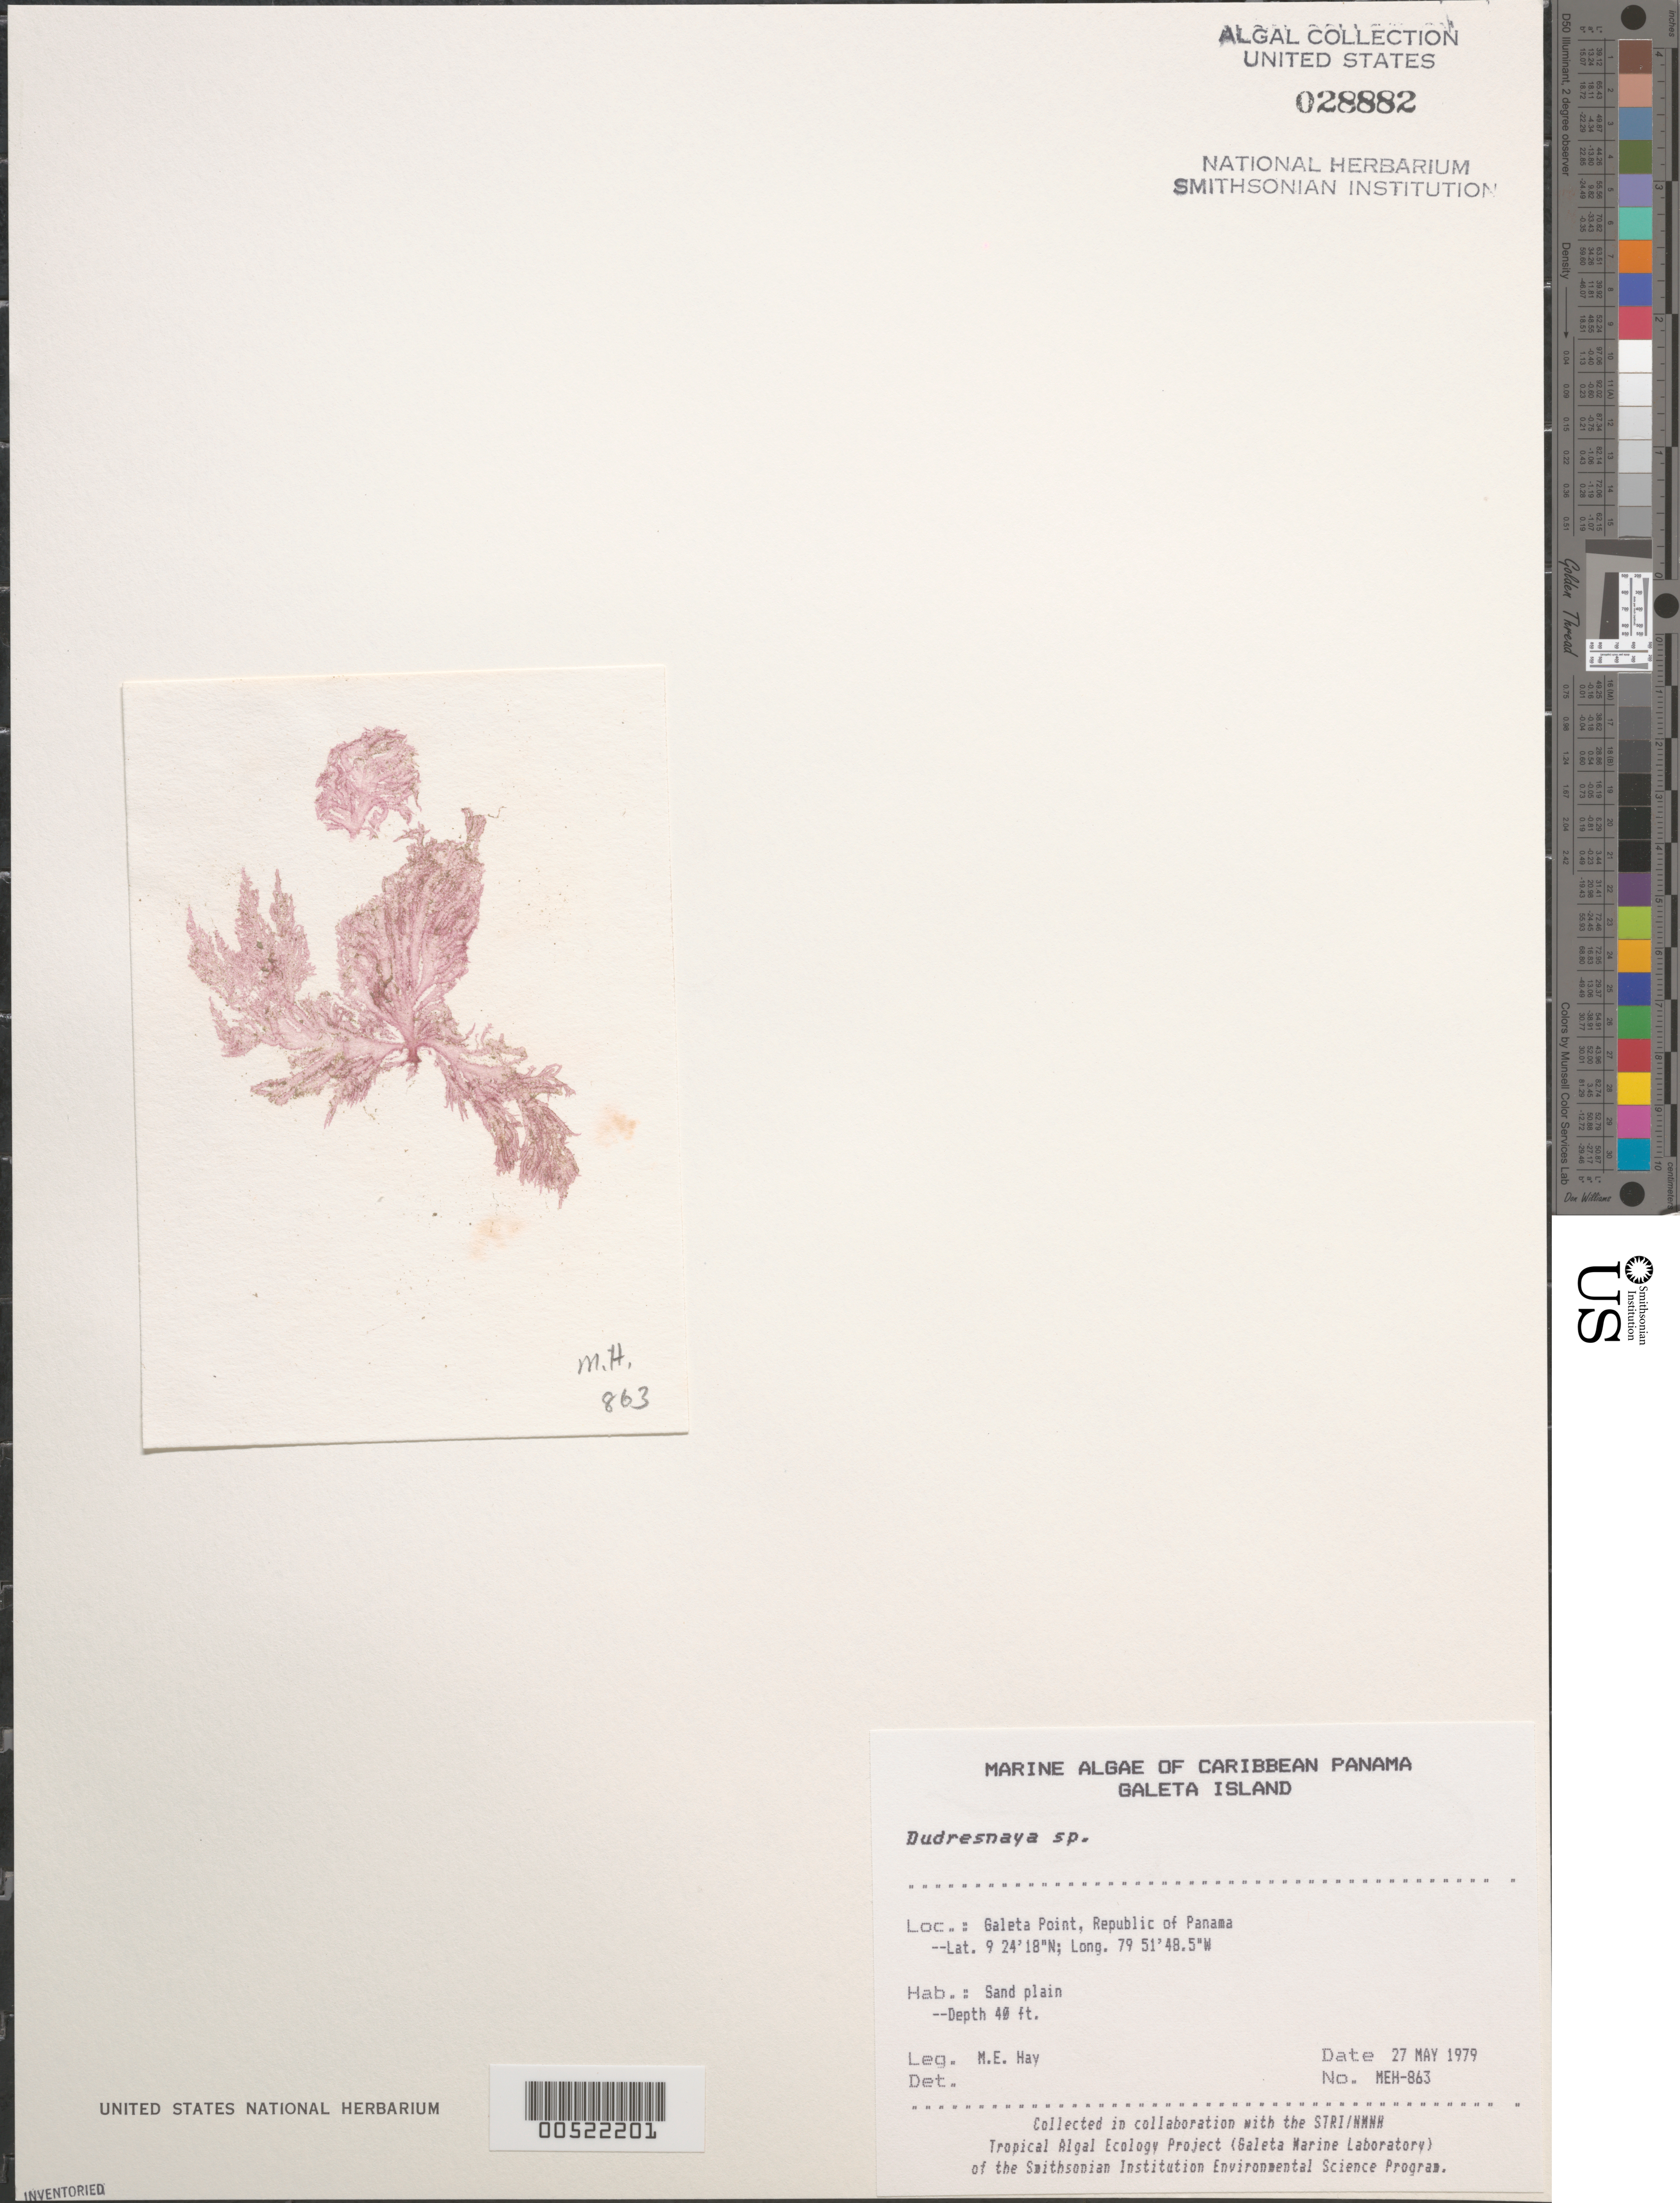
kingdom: Plantae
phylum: Rhodophyta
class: Florideophyceae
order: Gigartinales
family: Dumontiaceae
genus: Dudresnaya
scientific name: Dudresnaya sp.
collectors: M. E. Hay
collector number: MEH-863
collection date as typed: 27 May 1979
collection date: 1979-05-27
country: Panama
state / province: Colón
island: Galeta Island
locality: Galeta Point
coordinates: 9 24' 18" N, 79 51' 48.5" W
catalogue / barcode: US 28882